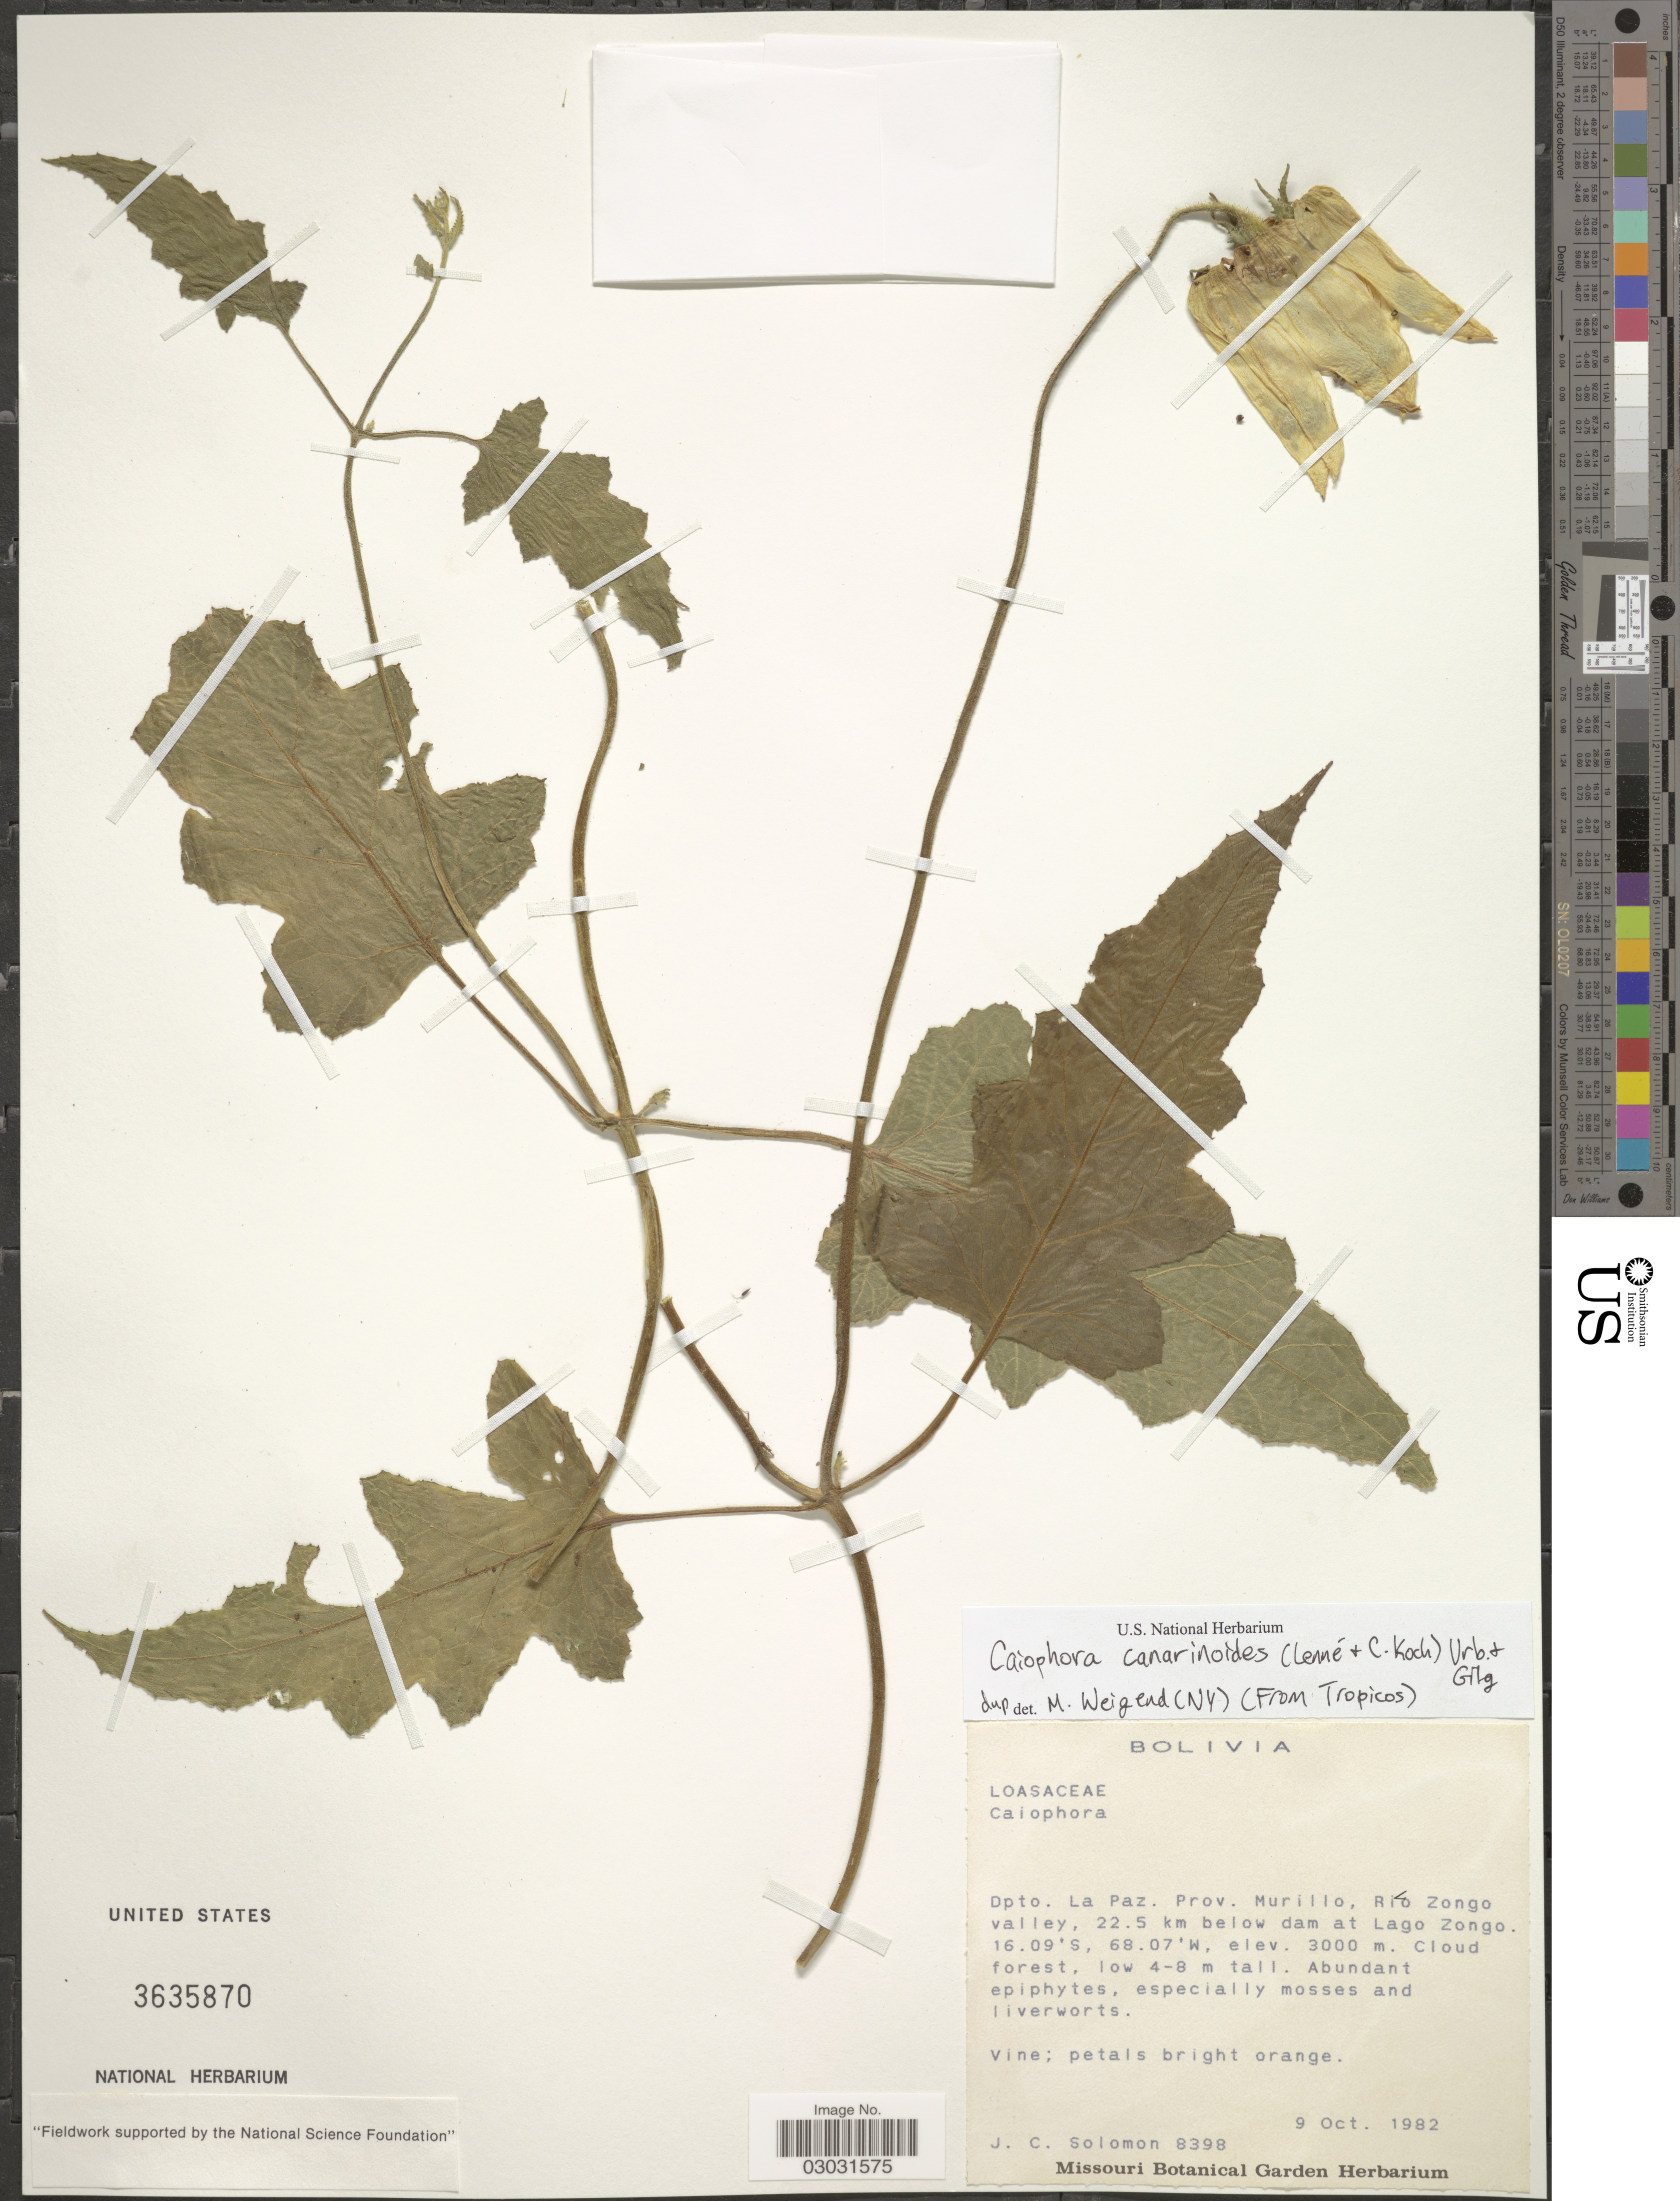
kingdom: Plantae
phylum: Tracheophyta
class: Magnoliopsida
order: Cornales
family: Loasaceae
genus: Caiophora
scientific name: Caiophora canarinoides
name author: (Lenné & K. Koch) Urb. & Gilg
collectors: J. C. Solomon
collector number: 8398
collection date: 1982-10-09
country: Bolivia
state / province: La Paz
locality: Dpto. La Paz. Prov. Murillo, Río Zongo valley, 22.5 km below dam at Lago Zongo.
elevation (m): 3000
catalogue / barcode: US 3635870